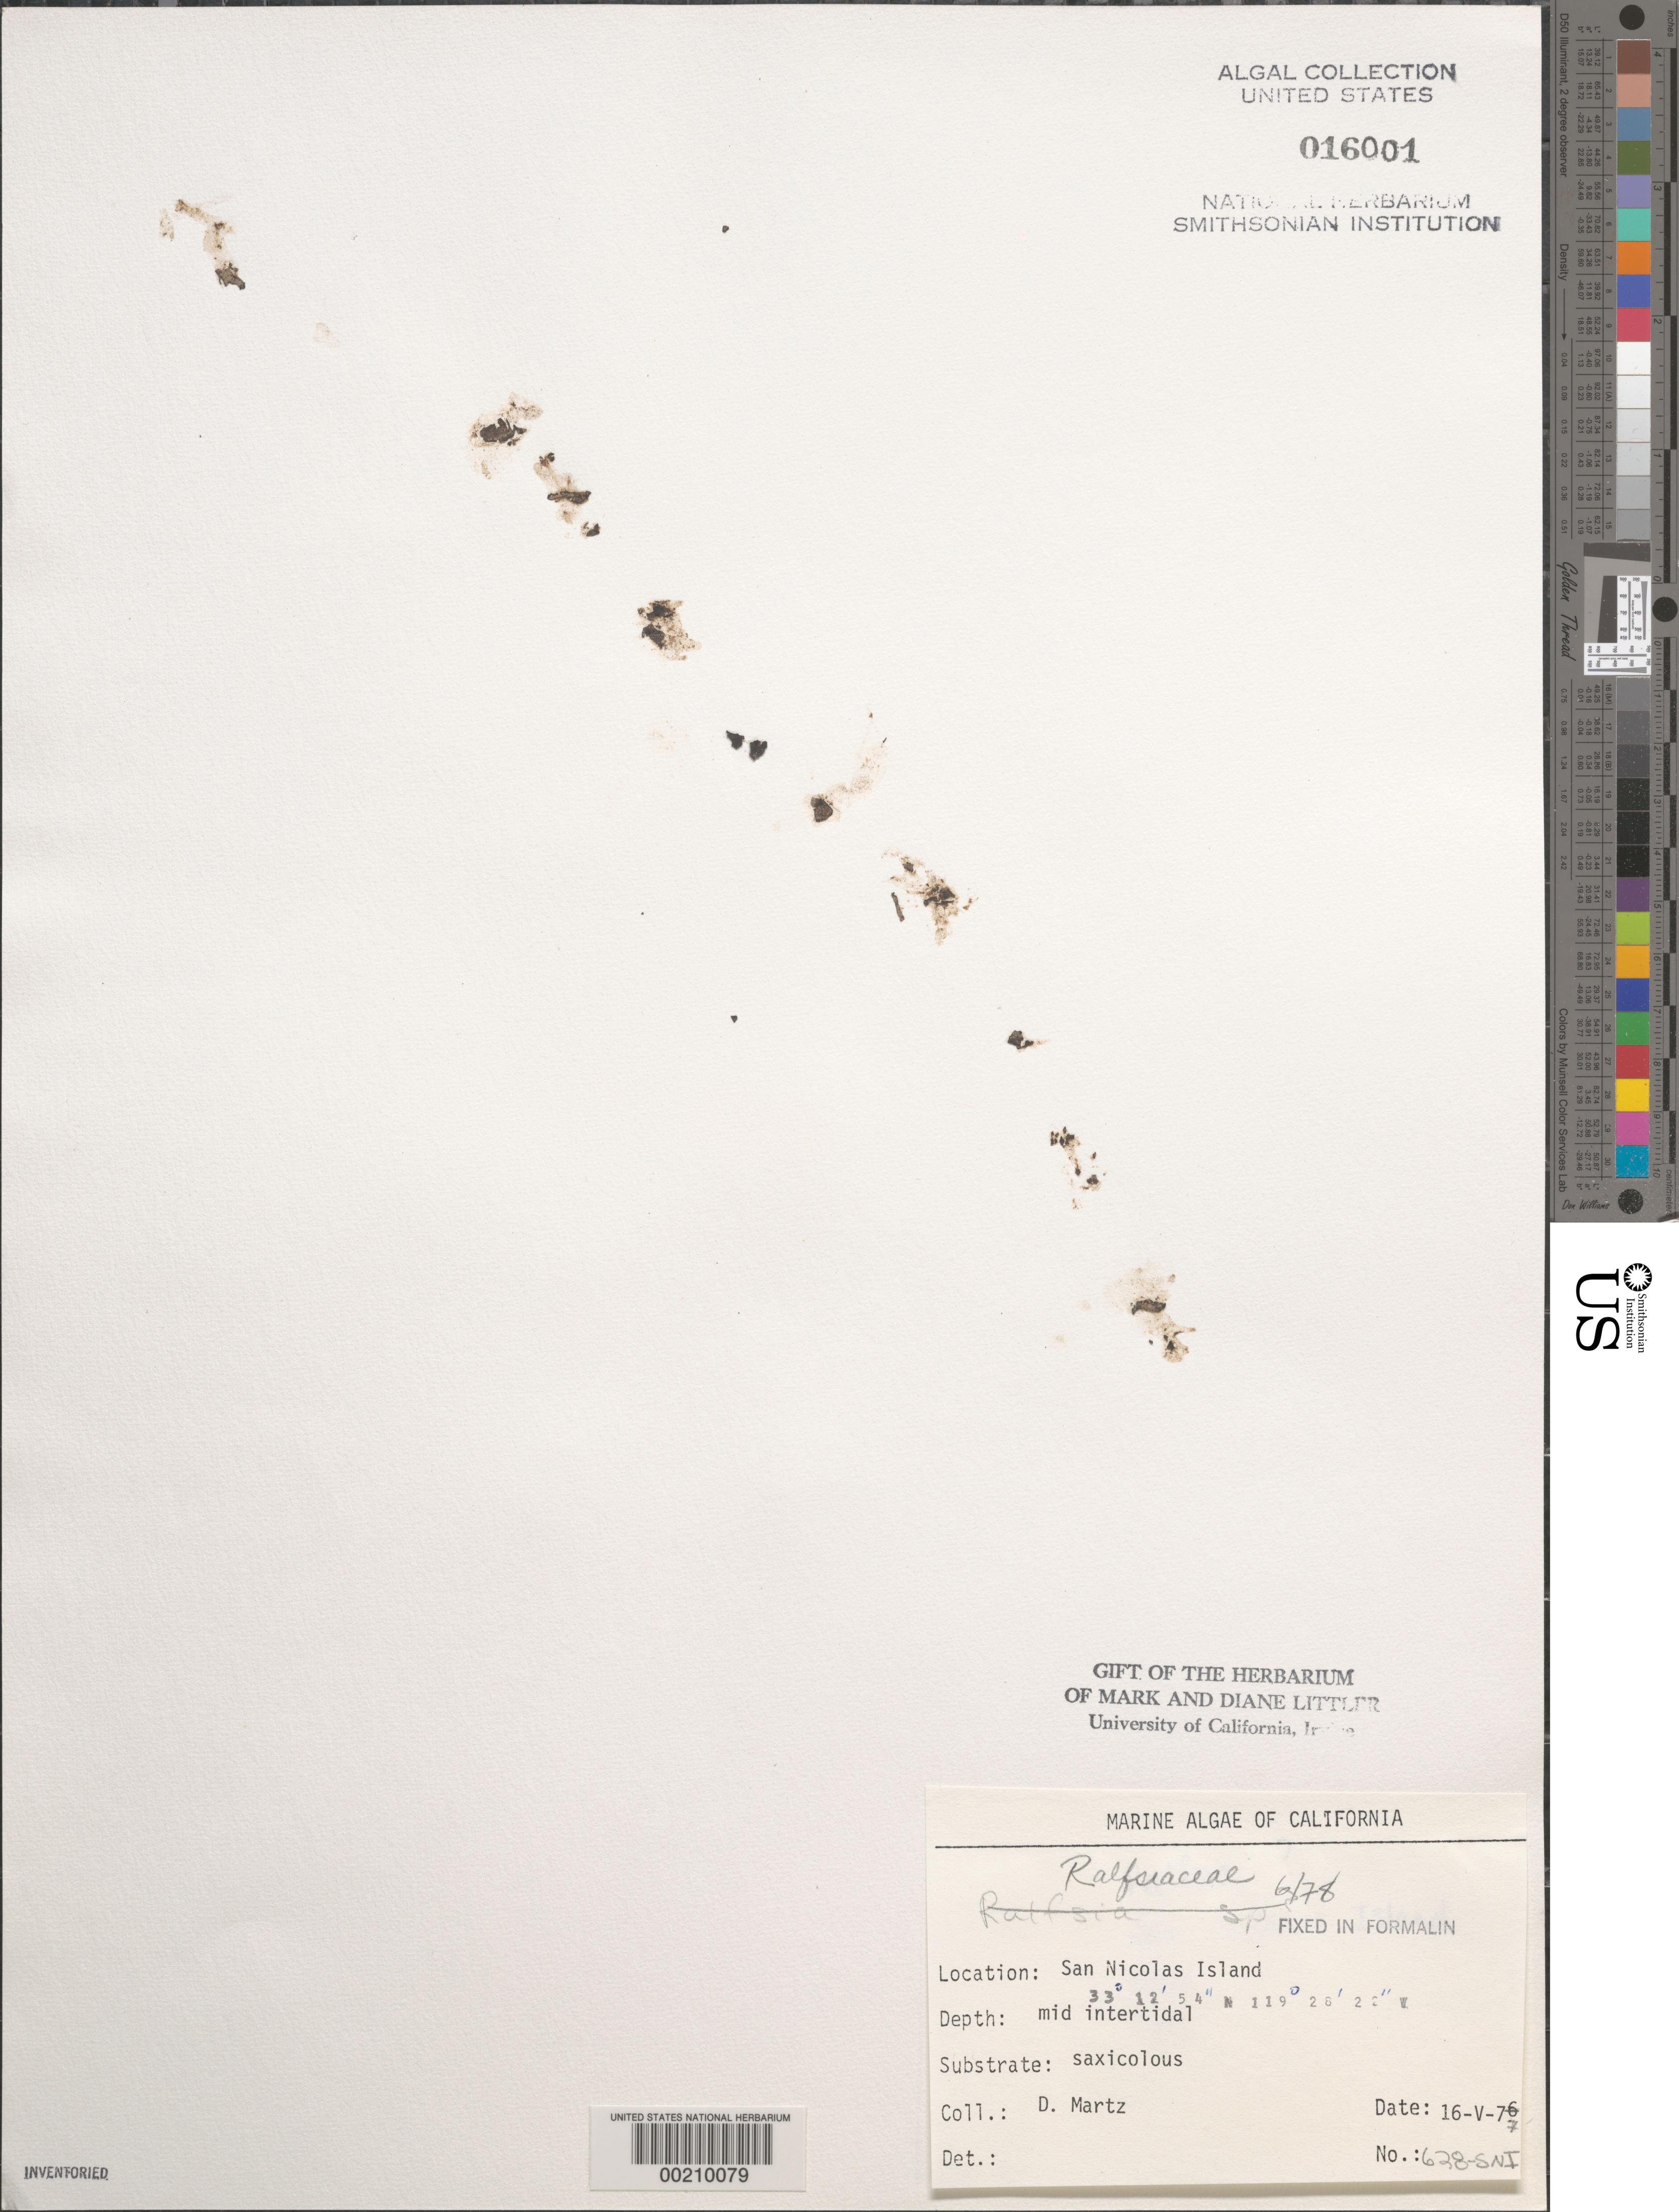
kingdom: Chromista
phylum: Ochrophyta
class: Phaeophyceae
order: Ralfsiales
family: Ralfsiaceae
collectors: D. Martz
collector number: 628-sni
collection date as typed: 16 May 1977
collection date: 1977-05-16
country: United States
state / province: California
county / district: Ventura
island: San Nicolas Island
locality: Dutch Harbor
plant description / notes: BLM-SOCALBIGHT Rocky Intertidal Survey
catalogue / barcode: US 16001